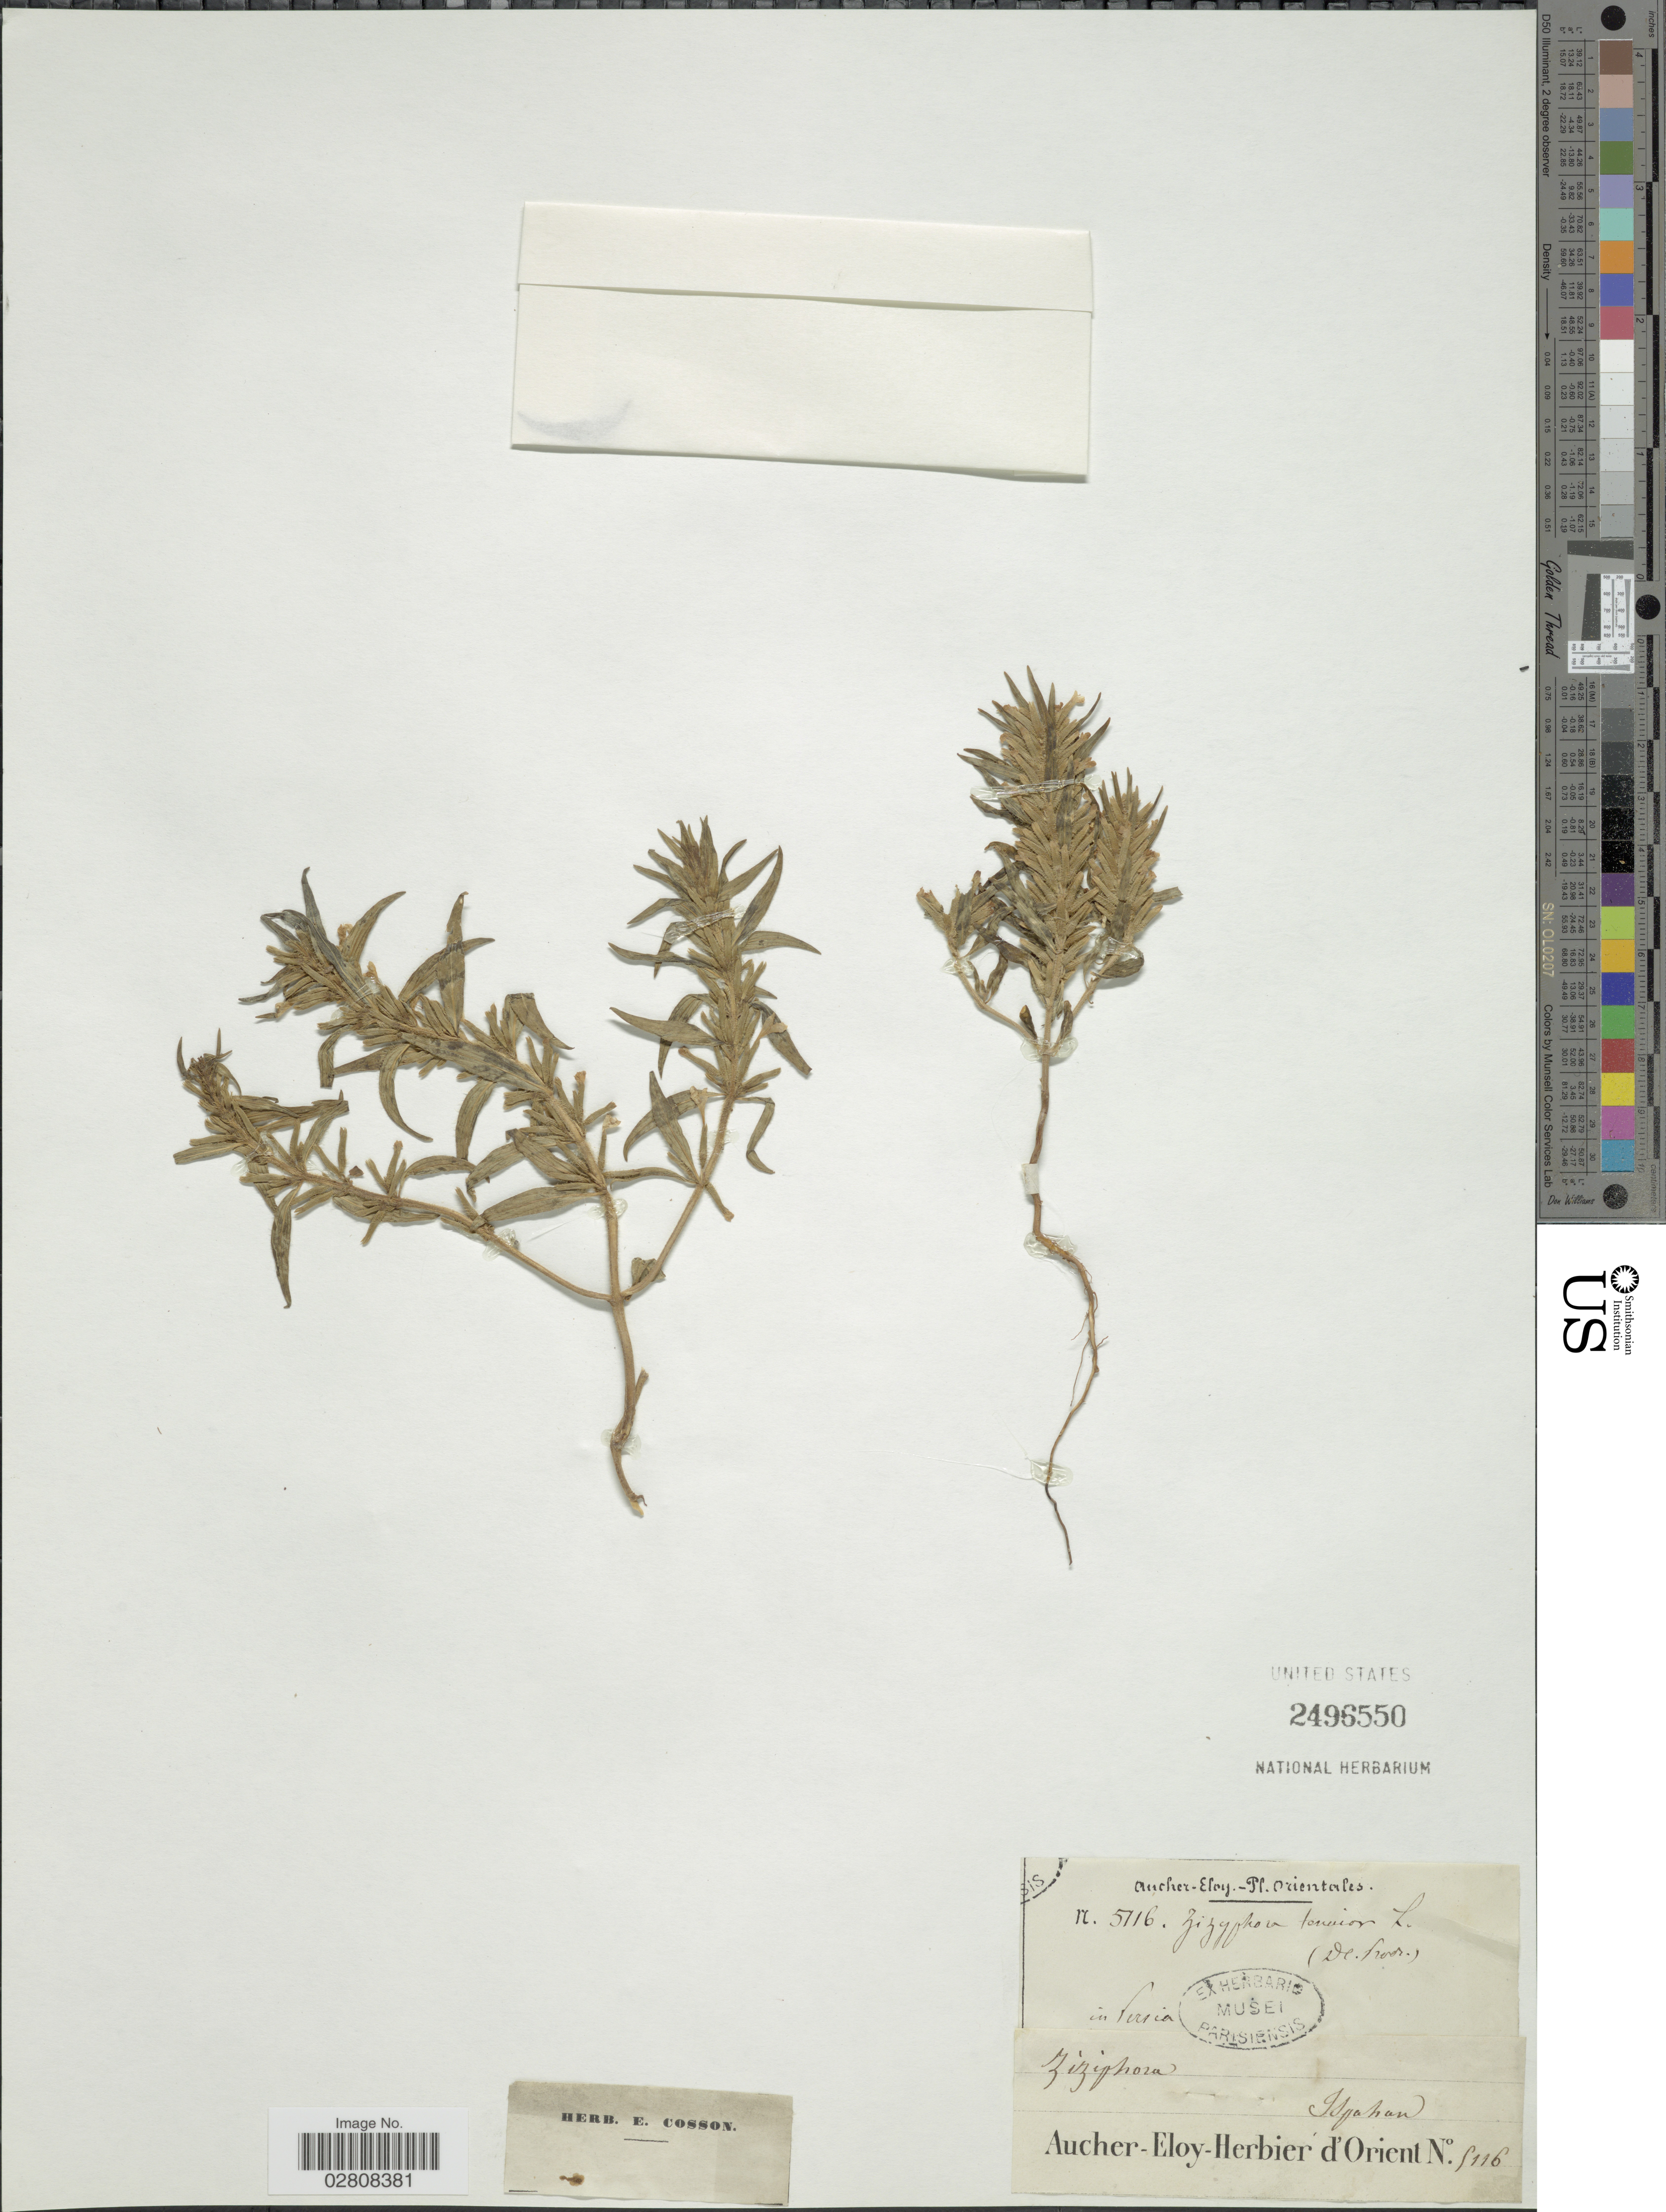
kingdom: Plantae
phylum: Tracheophyta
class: Magnoliopsida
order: Lamiales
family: Lamiaceae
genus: Ziziphora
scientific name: Ziziphora tenuior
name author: L.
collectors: P. Aucher-Éloy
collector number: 5116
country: Iran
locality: Orientales. In Persia. Isfahan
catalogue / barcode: US 2496550